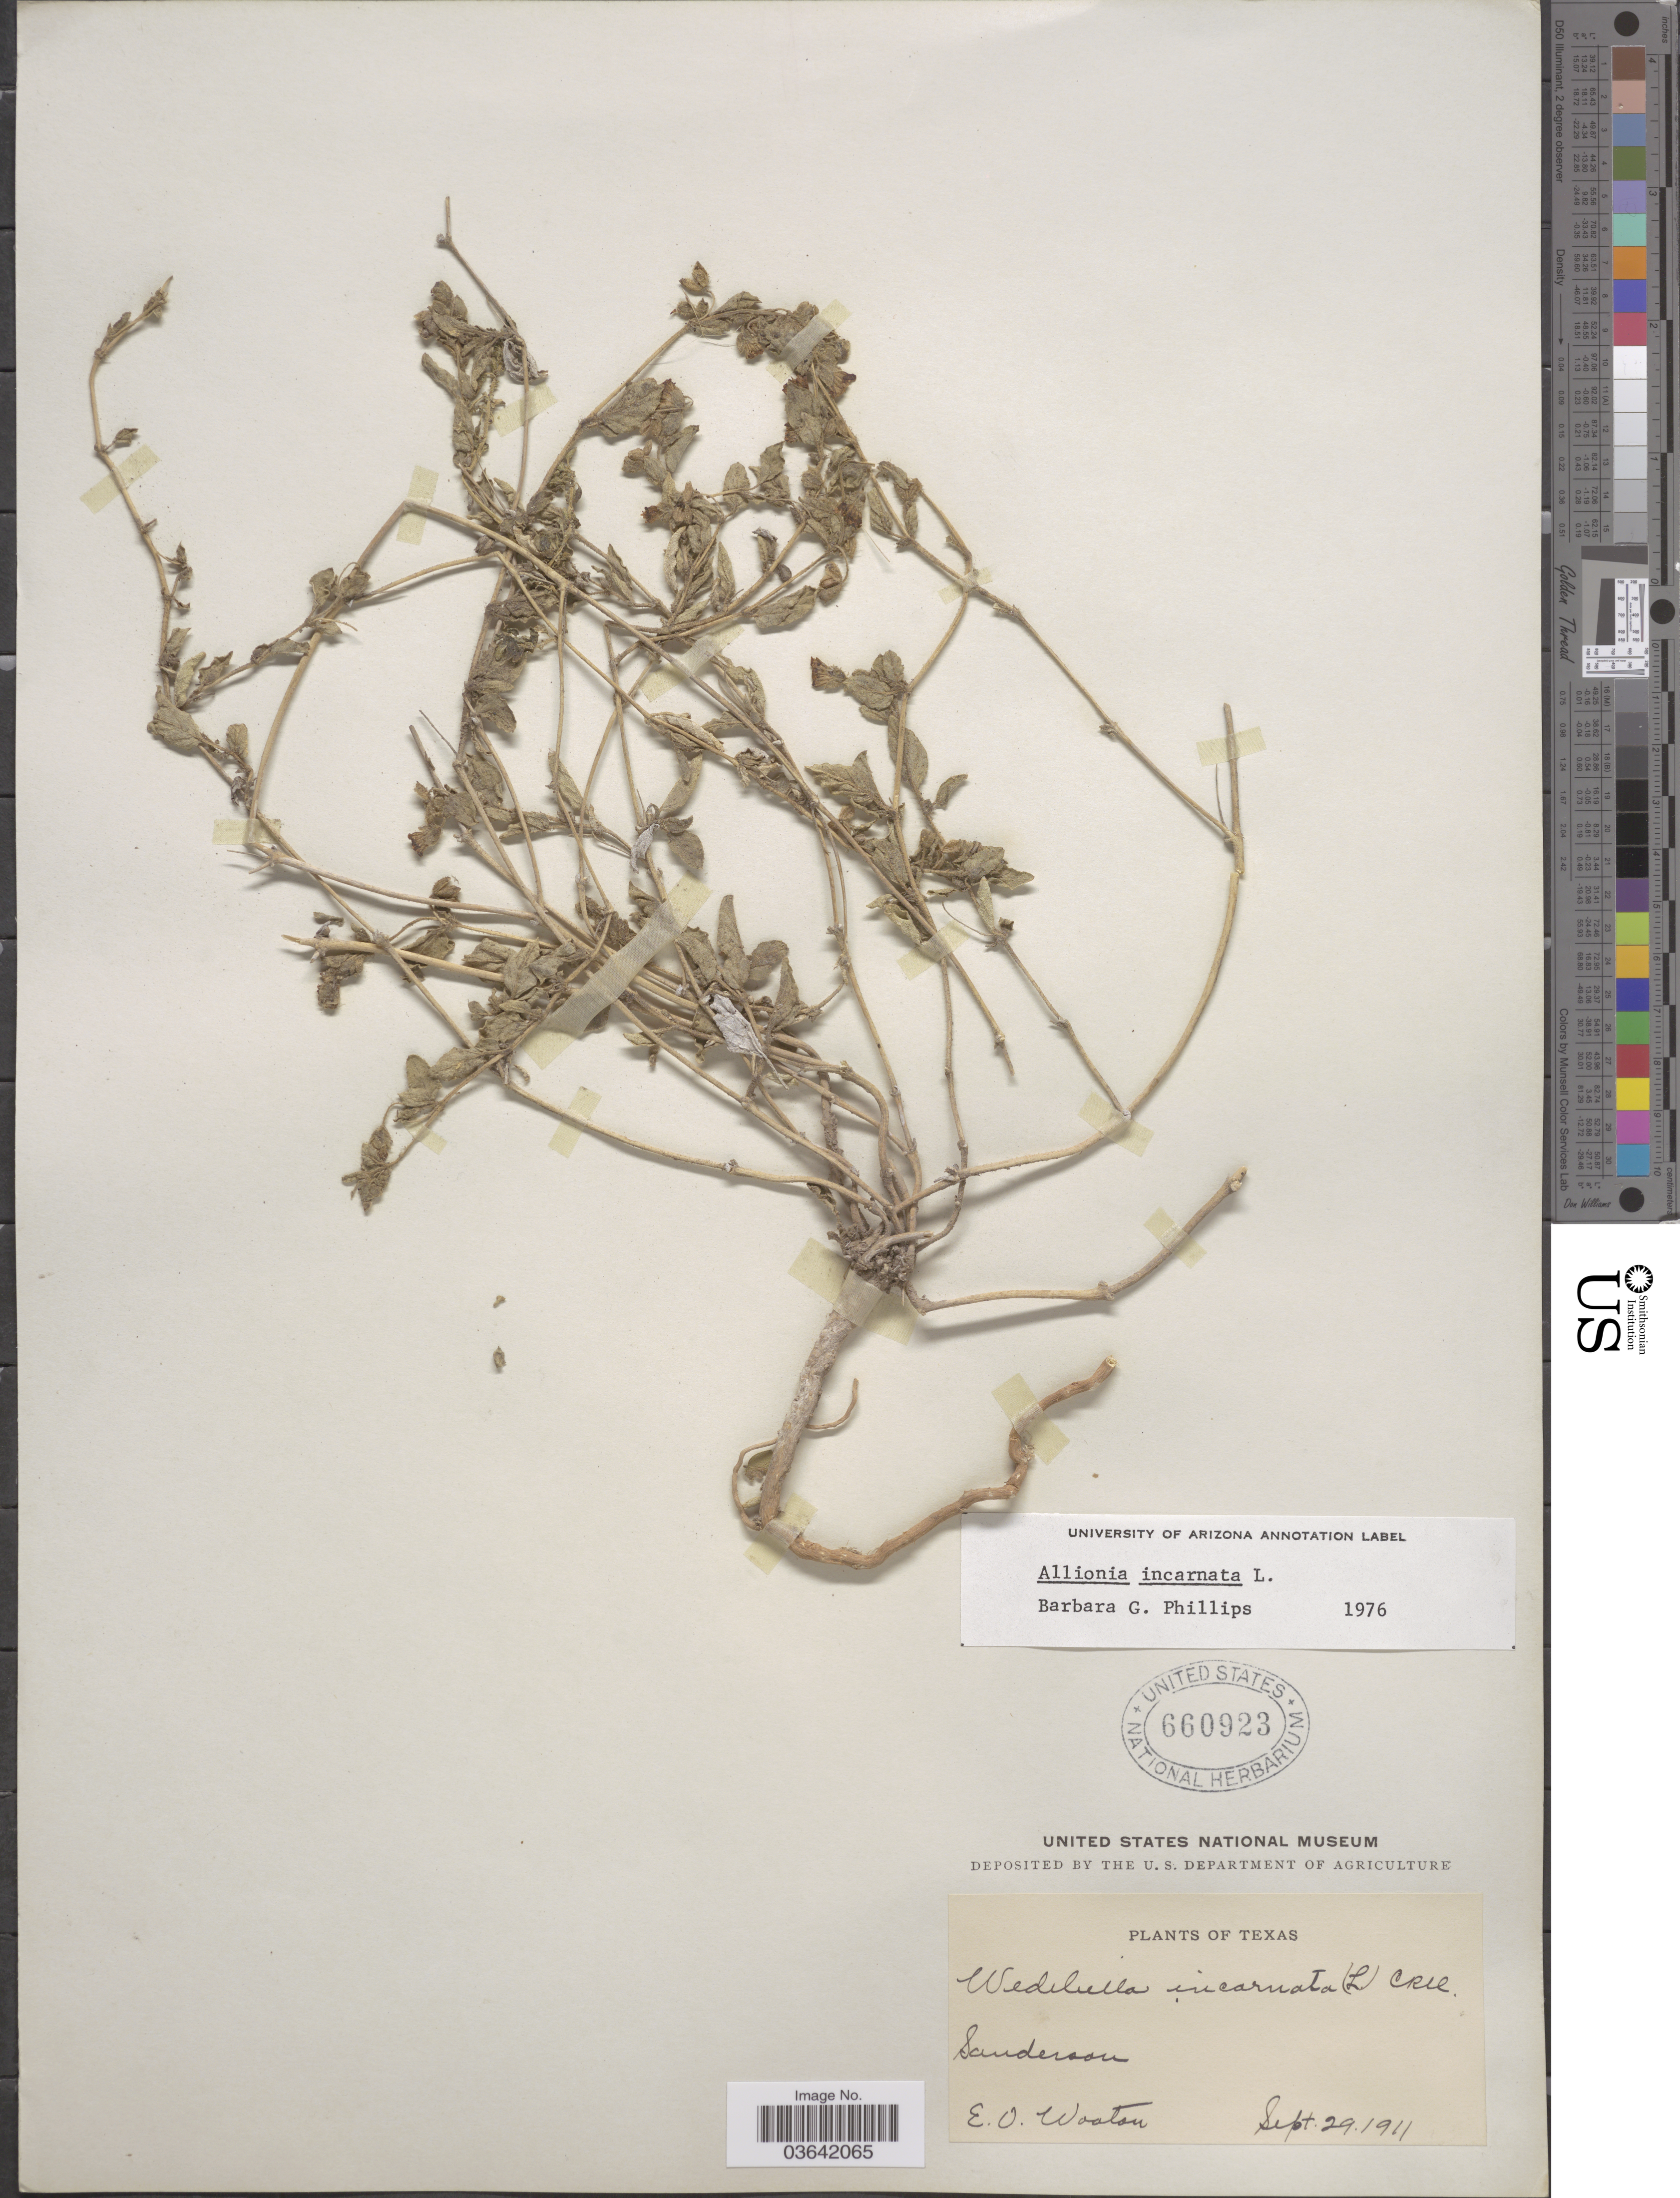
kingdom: Plantae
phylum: Tracheophyta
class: Magnoliopsida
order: Caryophyllales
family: Nyctaginaceae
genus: Allionia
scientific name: Allionia incarnata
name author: L.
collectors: E. O. Wooton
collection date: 1911-09-29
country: United States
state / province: Texas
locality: Sanderson.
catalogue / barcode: US 660923